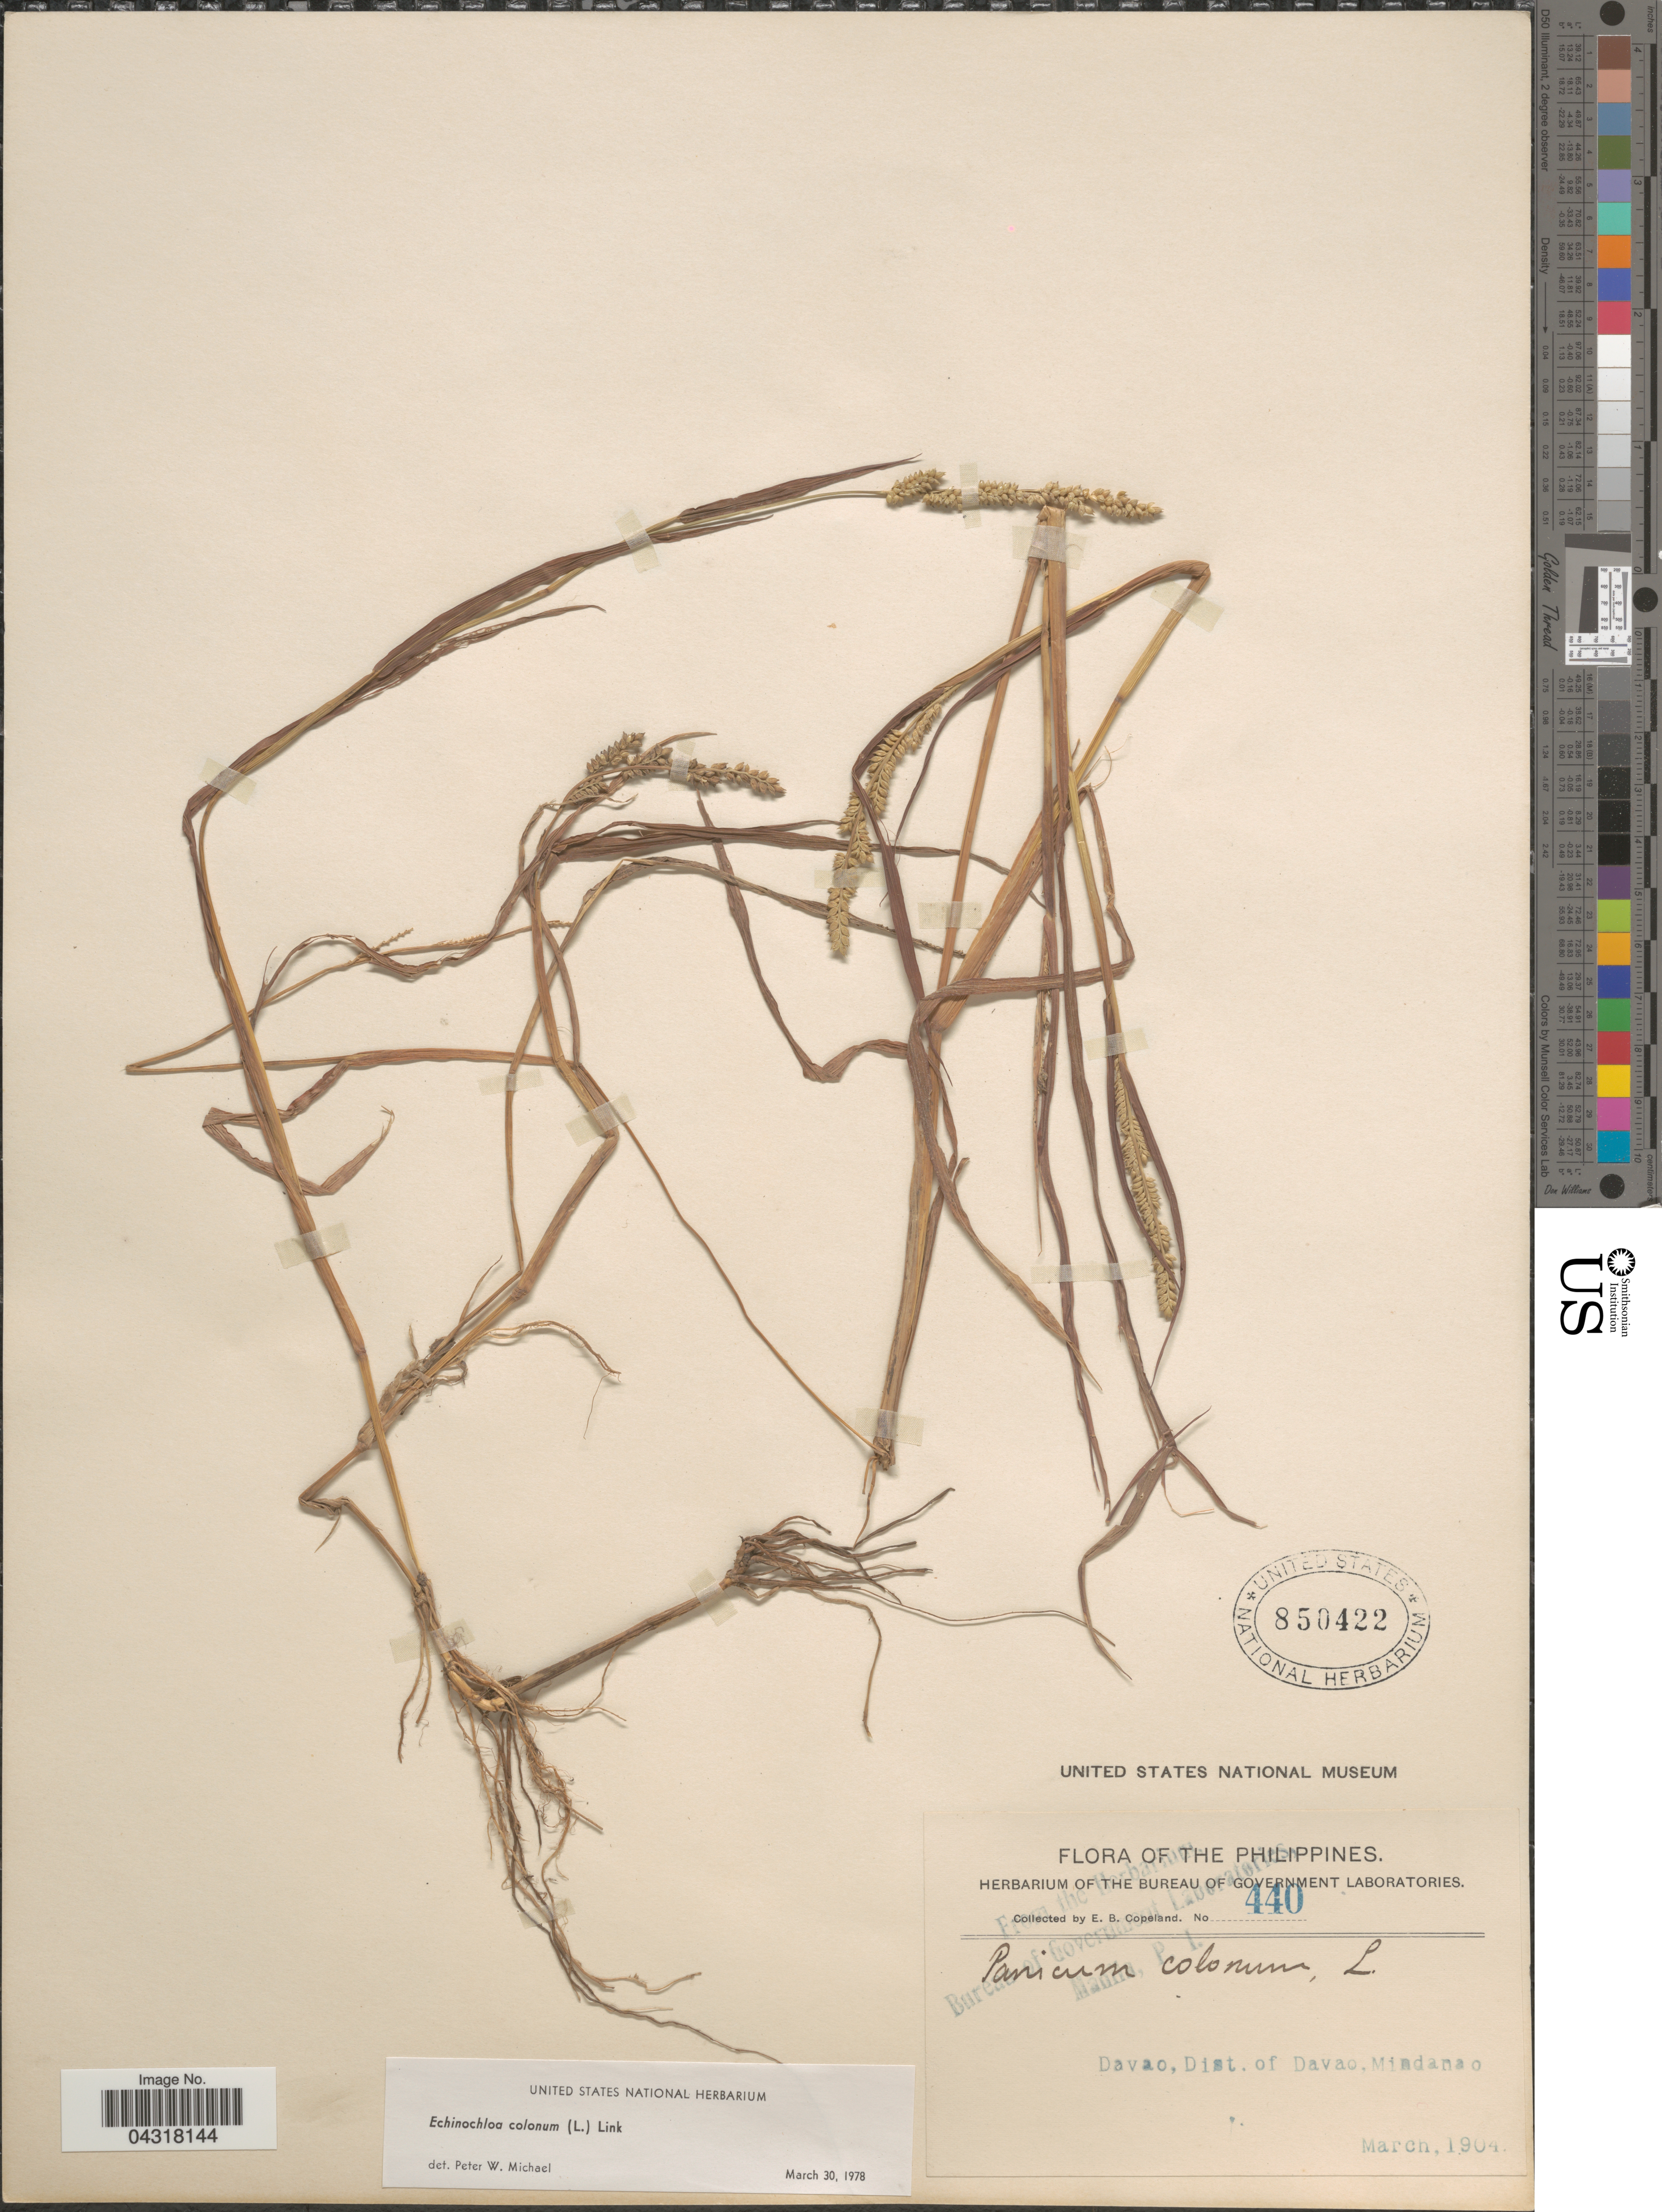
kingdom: Plantae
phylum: Tracheophyta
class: Liliopsida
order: Poales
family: Poaceae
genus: Echinochloa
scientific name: Echinochloa colona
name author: (L.) Link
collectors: E. B. Copeland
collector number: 440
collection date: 1904-03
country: Philippines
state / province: Davao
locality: Dist. of Davao, Mindanao.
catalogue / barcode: US 850422